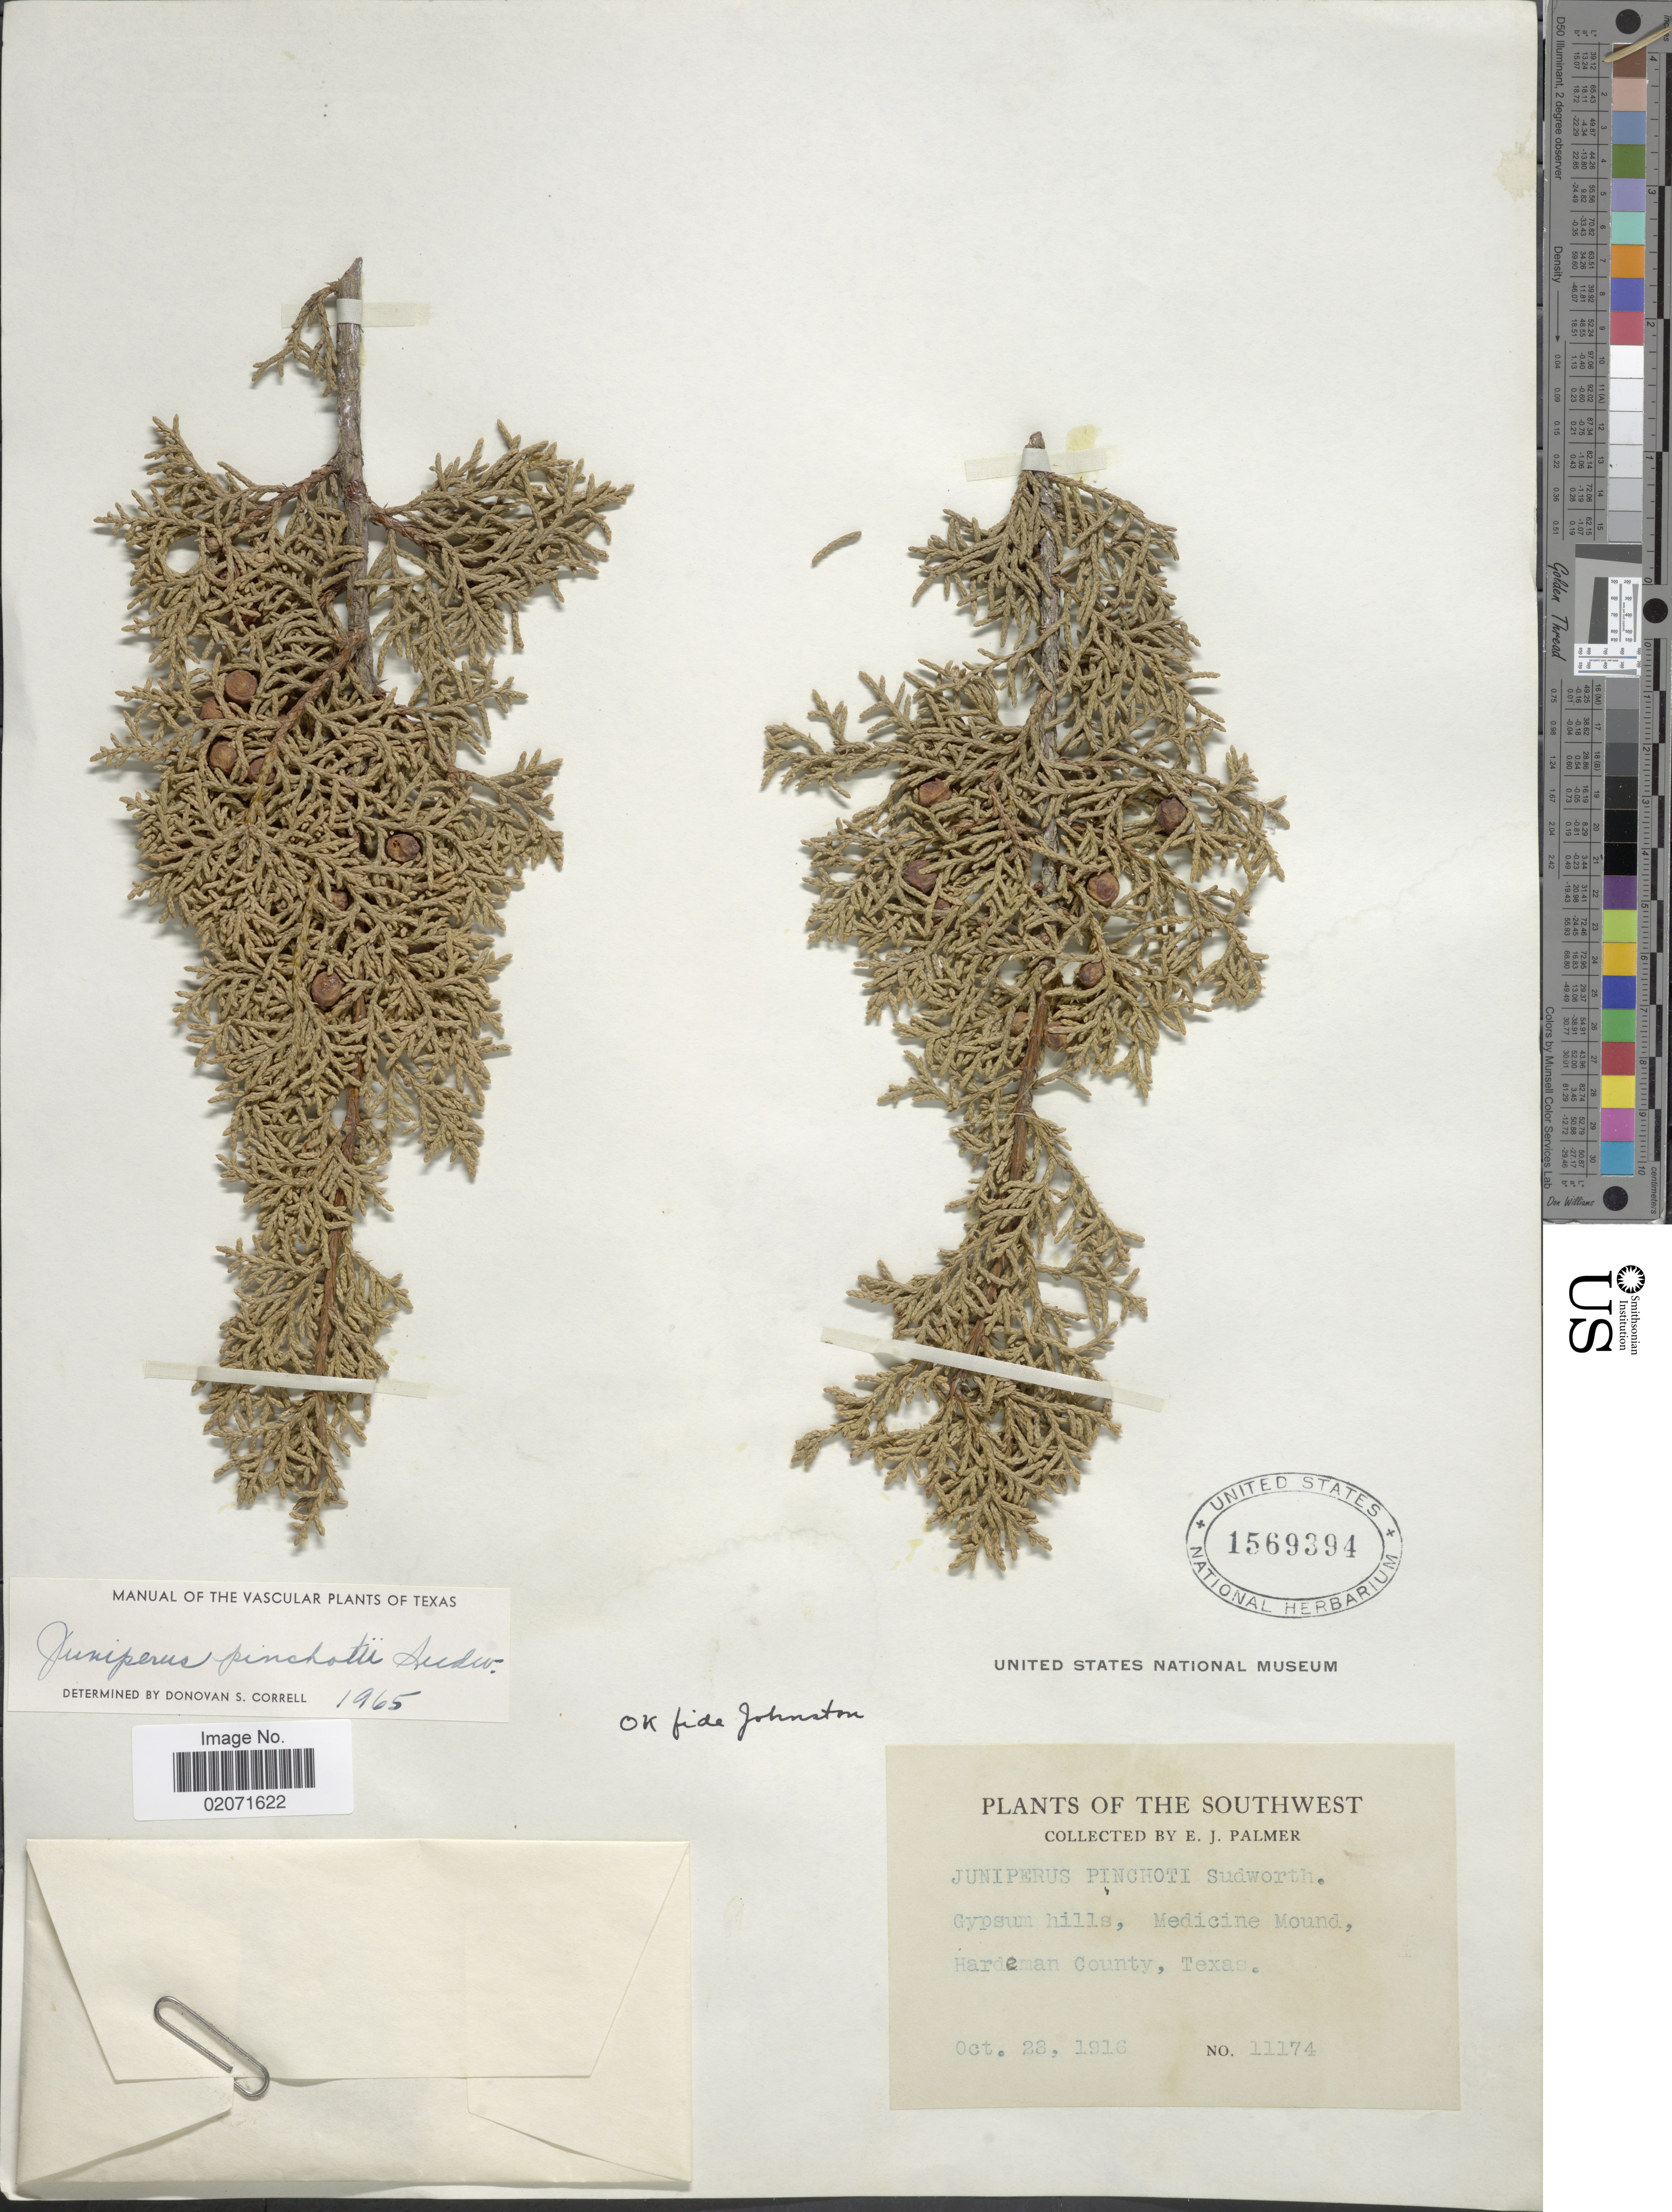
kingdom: Plantae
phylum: Tracheophyta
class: Pinopsida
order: Pinales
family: Cupressaceae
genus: Juniperus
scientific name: Juniperus pinchotii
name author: Sudw.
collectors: E. J. Palmer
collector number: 11174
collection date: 1916-10-22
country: United States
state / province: Texas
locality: The Southwest. Gypsum hills, Medicine Mound, Hardeman County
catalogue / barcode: US 1569394